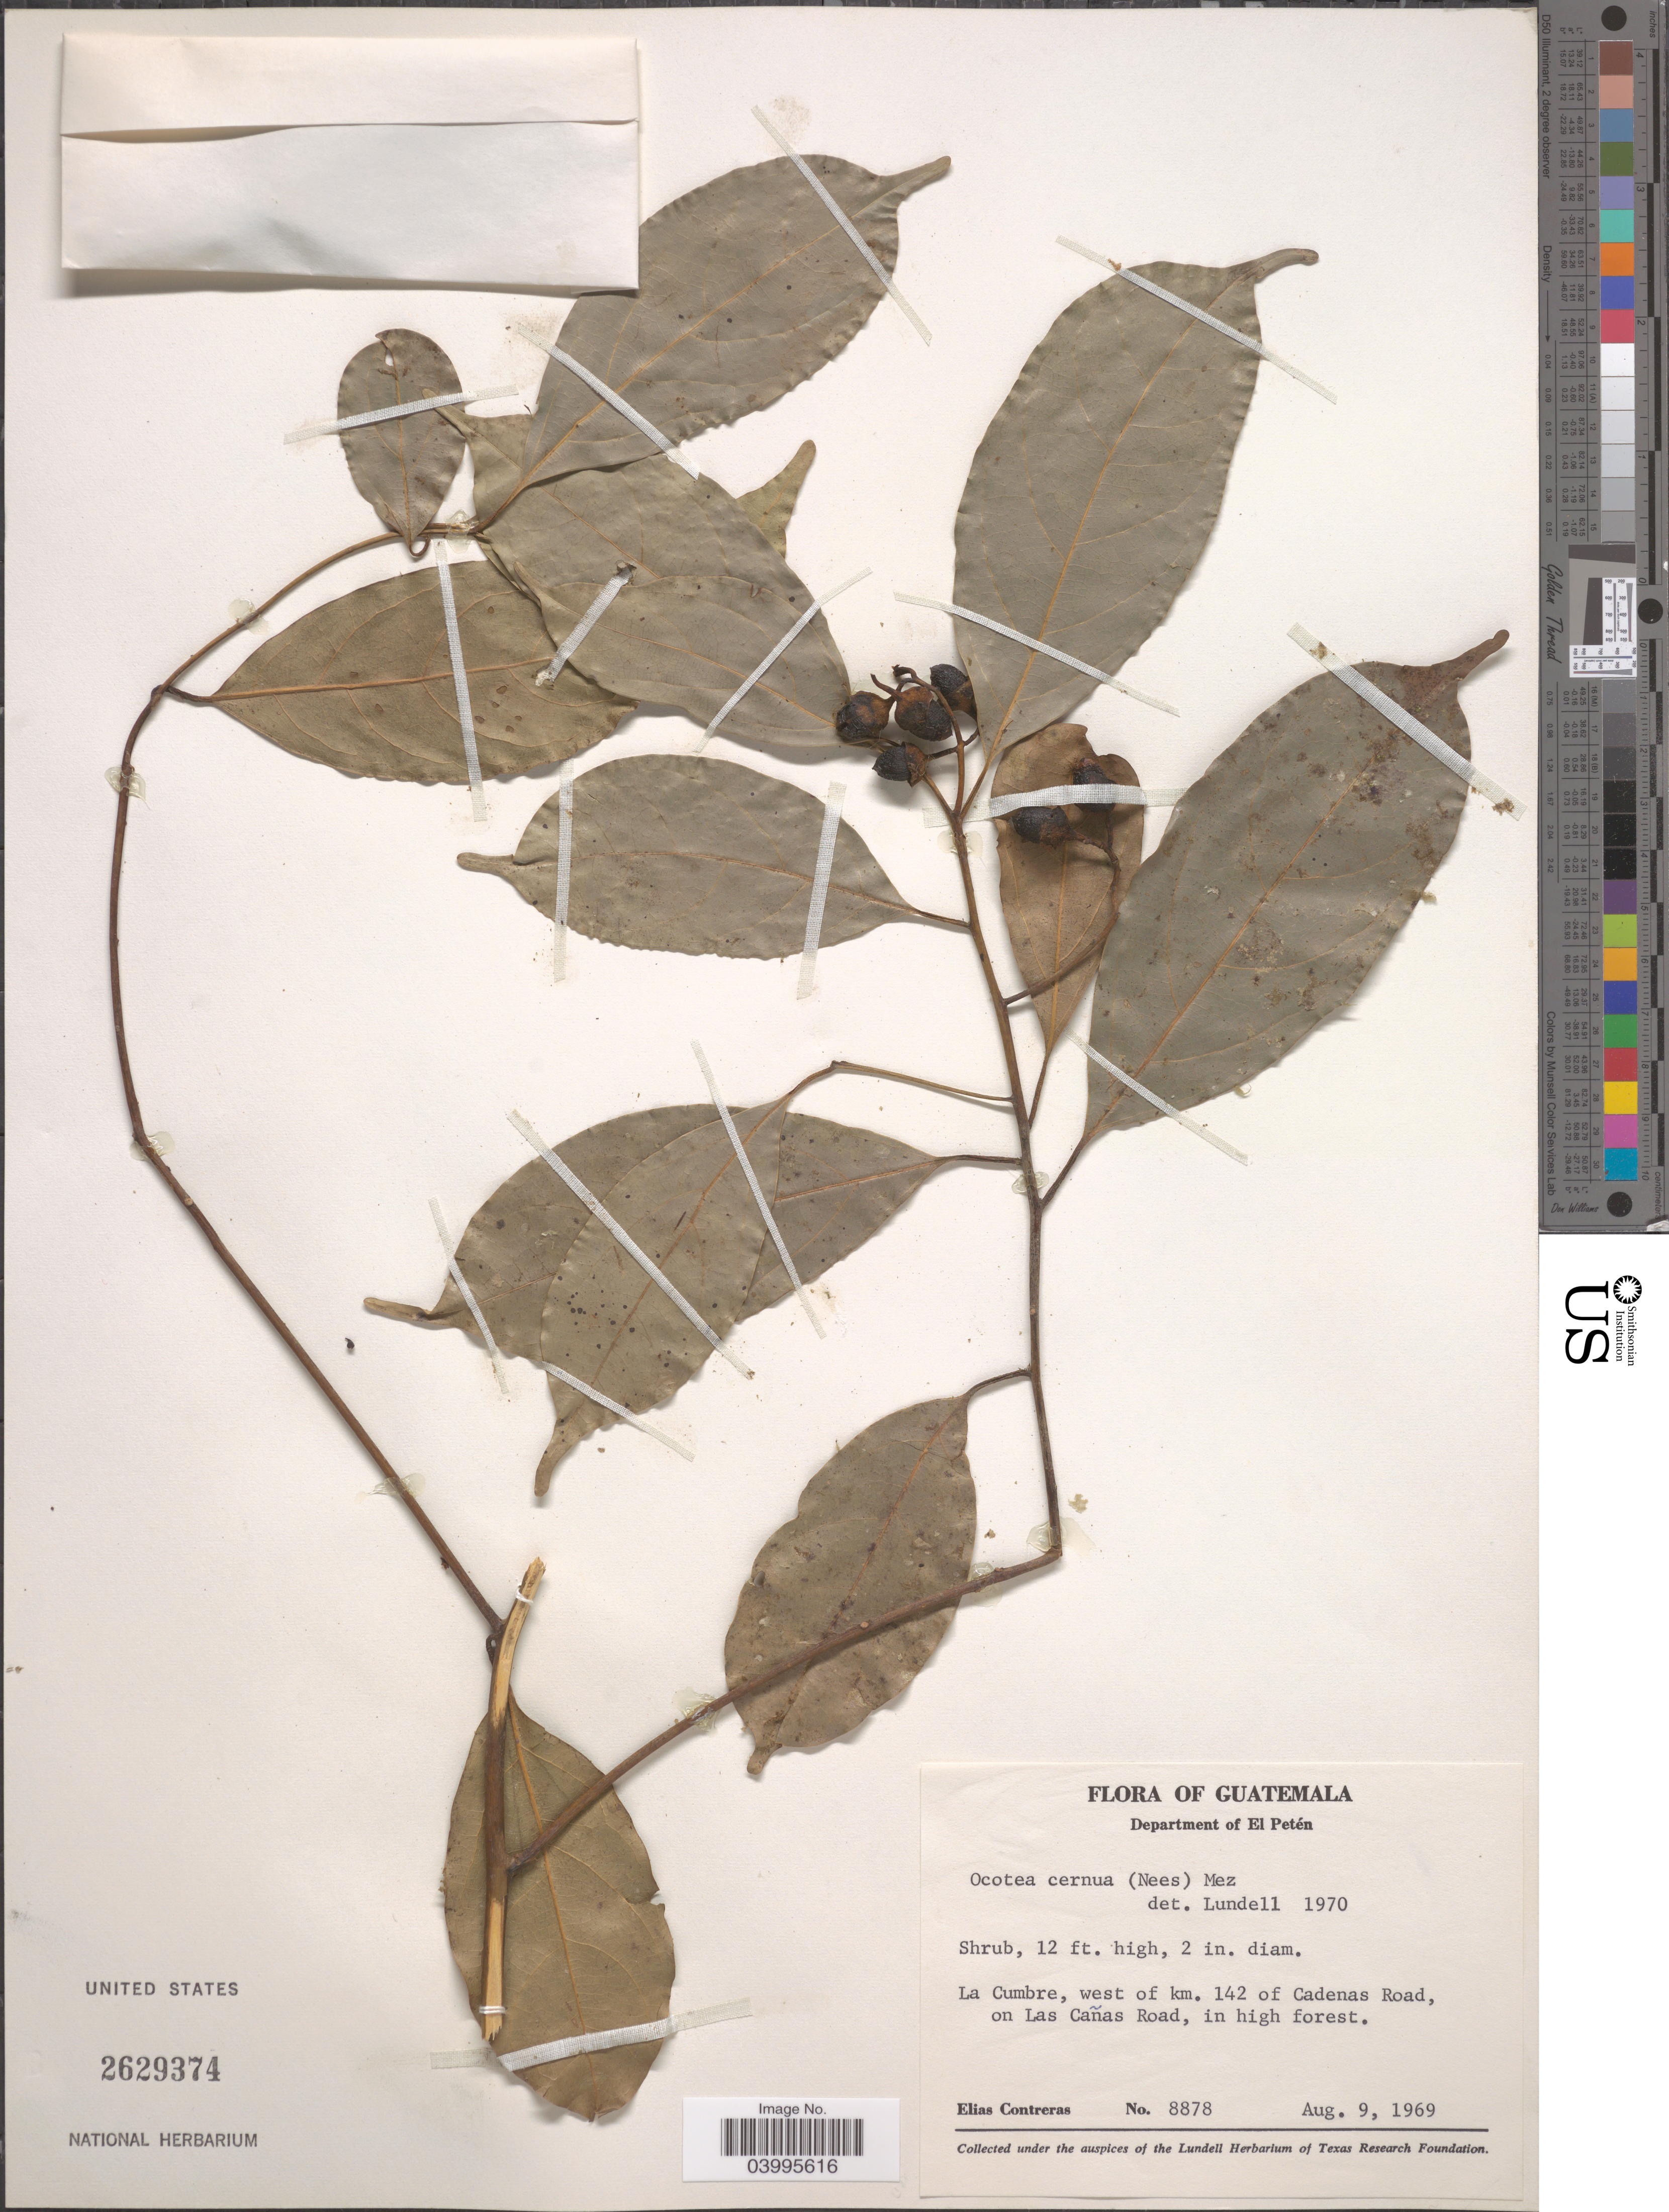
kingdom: Plantae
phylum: Tracheophyta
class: Magnoliopsida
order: Laurales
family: Lauraceae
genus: Ocotea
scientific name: Ocotea cernua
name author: (Nees) Mez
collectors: E. Contreras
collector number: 8878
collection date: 1969-08-09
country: Guatemala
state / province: El Peten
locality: Department of El Petén. La Cumbre, west of km. 142 of Cadenas Road, on Las Cañas Road, in high forest.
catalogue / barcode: US 2629374